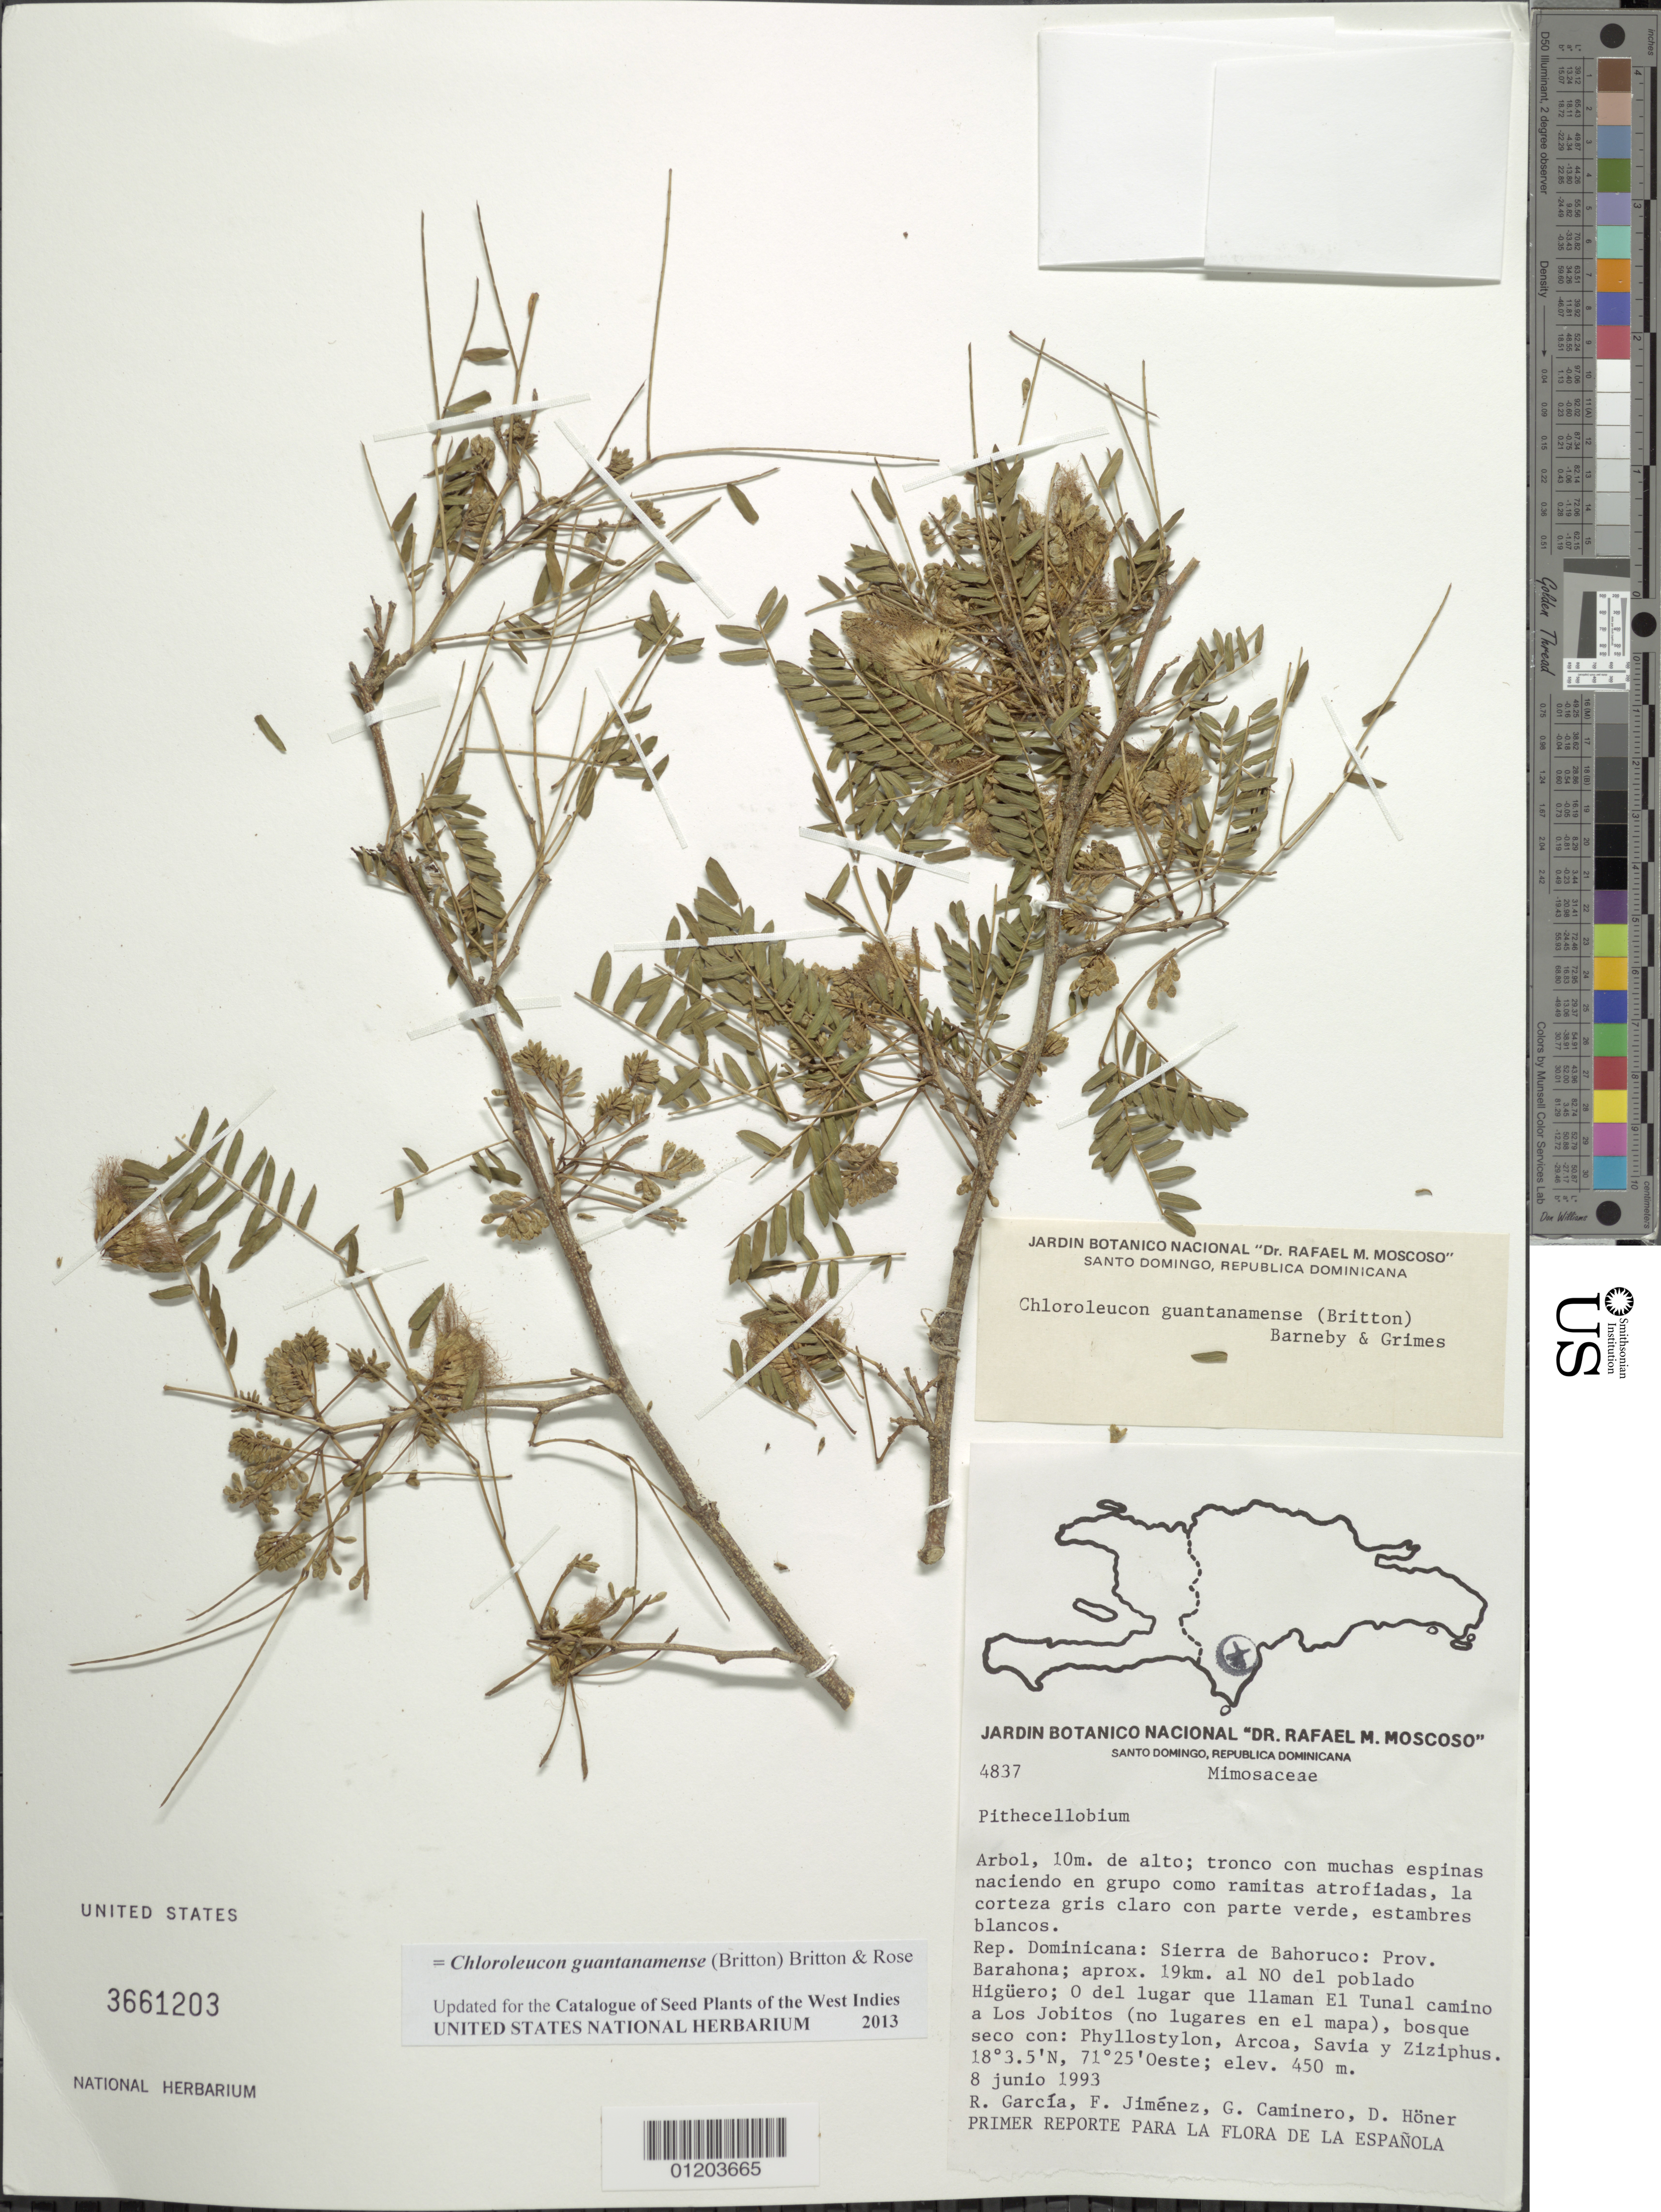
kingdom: Plantae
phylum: Tracheophyta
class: Magnoliopsida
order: Fabales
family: Fabaceae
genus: Chloroleucon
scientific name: Chloroleucon guantanamense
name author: (Britton) Britton & Rose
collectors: R. García, F. Jiménez, G. Caminero & D. Höener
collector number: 4837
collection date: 1993-06-08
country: Dominican Republic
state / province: Barahona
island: Hispaniola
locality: Sierra de Bahoruco, aprox. 19 km al NO del poblado Higüero, O del lugar que llaman El Tunal camino a Los Jobitos (no lugares en el mapa).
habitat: Bosque seco con: Phyllostylon, Arcoa, Savia y Ziziphus.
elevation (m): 450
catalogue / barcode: US 3661203